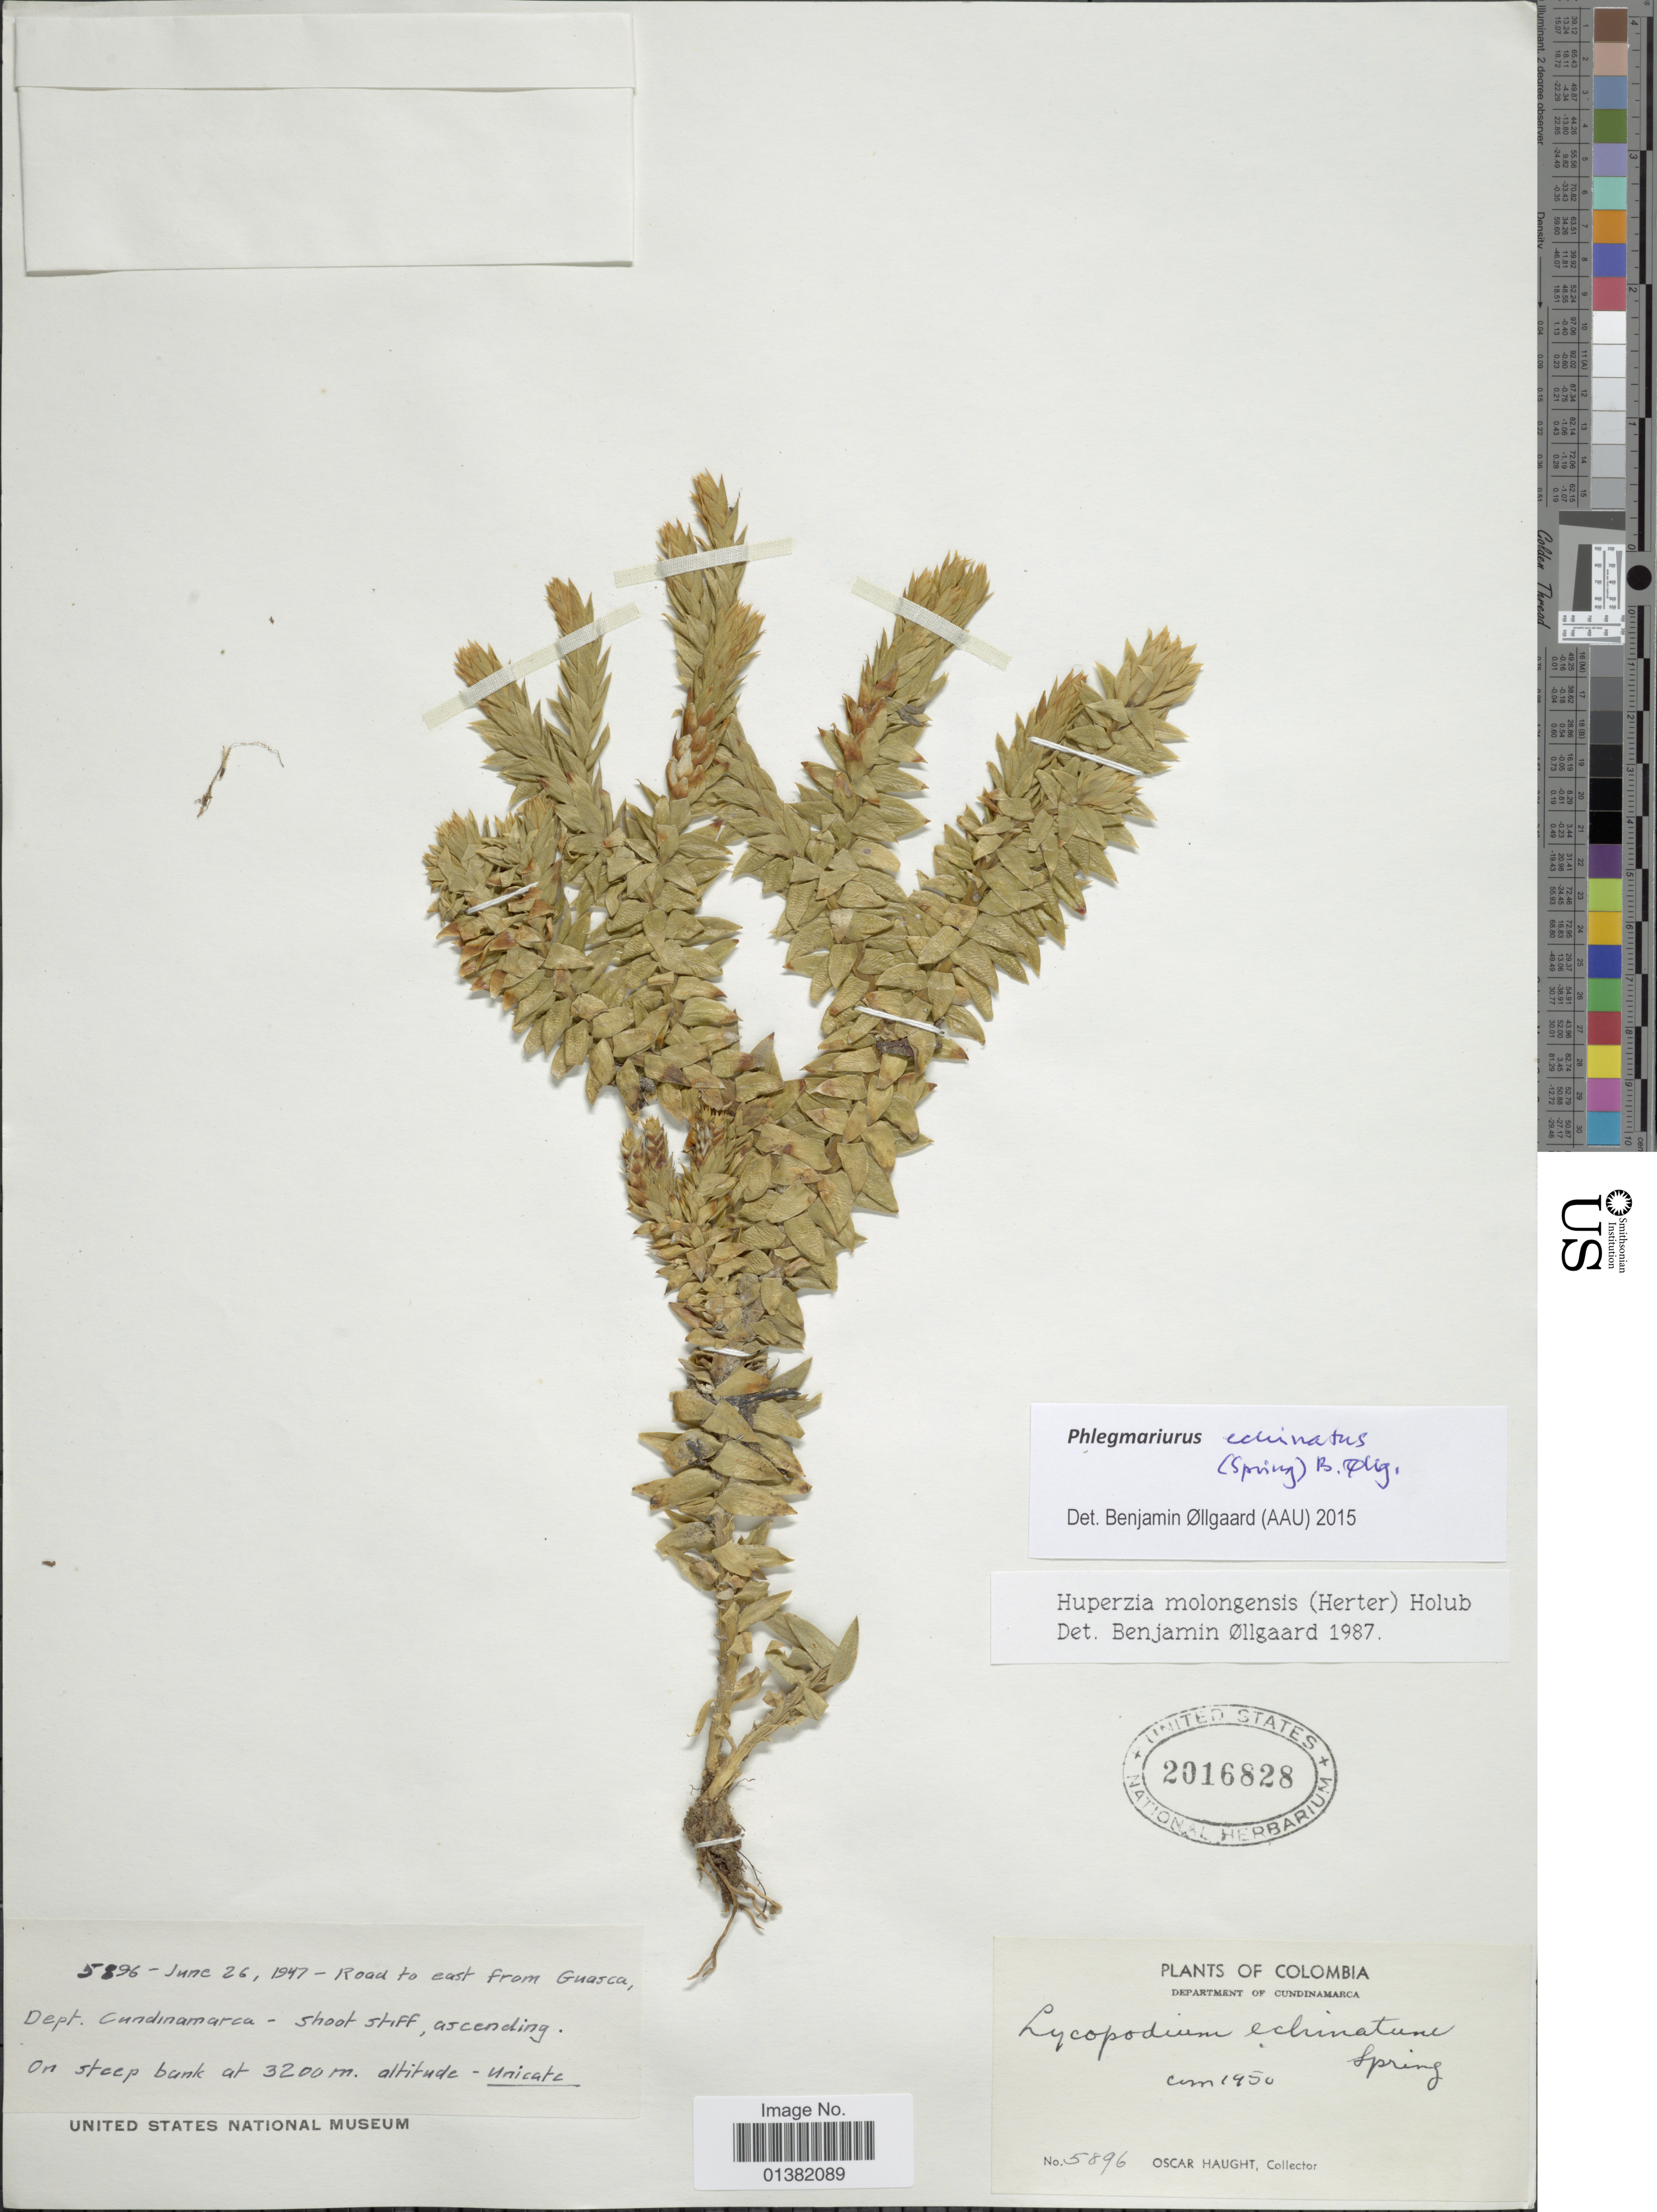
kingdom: Plantae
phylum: Tracheophyta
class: Lycopodiopsida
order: Lycopodiales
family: Lycopodiaceae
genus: Phlegmariurus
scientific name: Phlegmariurus echinatus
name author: (Spring) B. Øllg.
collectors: O. L. Haught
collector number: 5896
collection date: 1947-06-26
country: Colombia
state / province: Cundinamarca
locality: Road to east from Guasca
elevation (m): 3200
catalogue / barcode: US 2016828